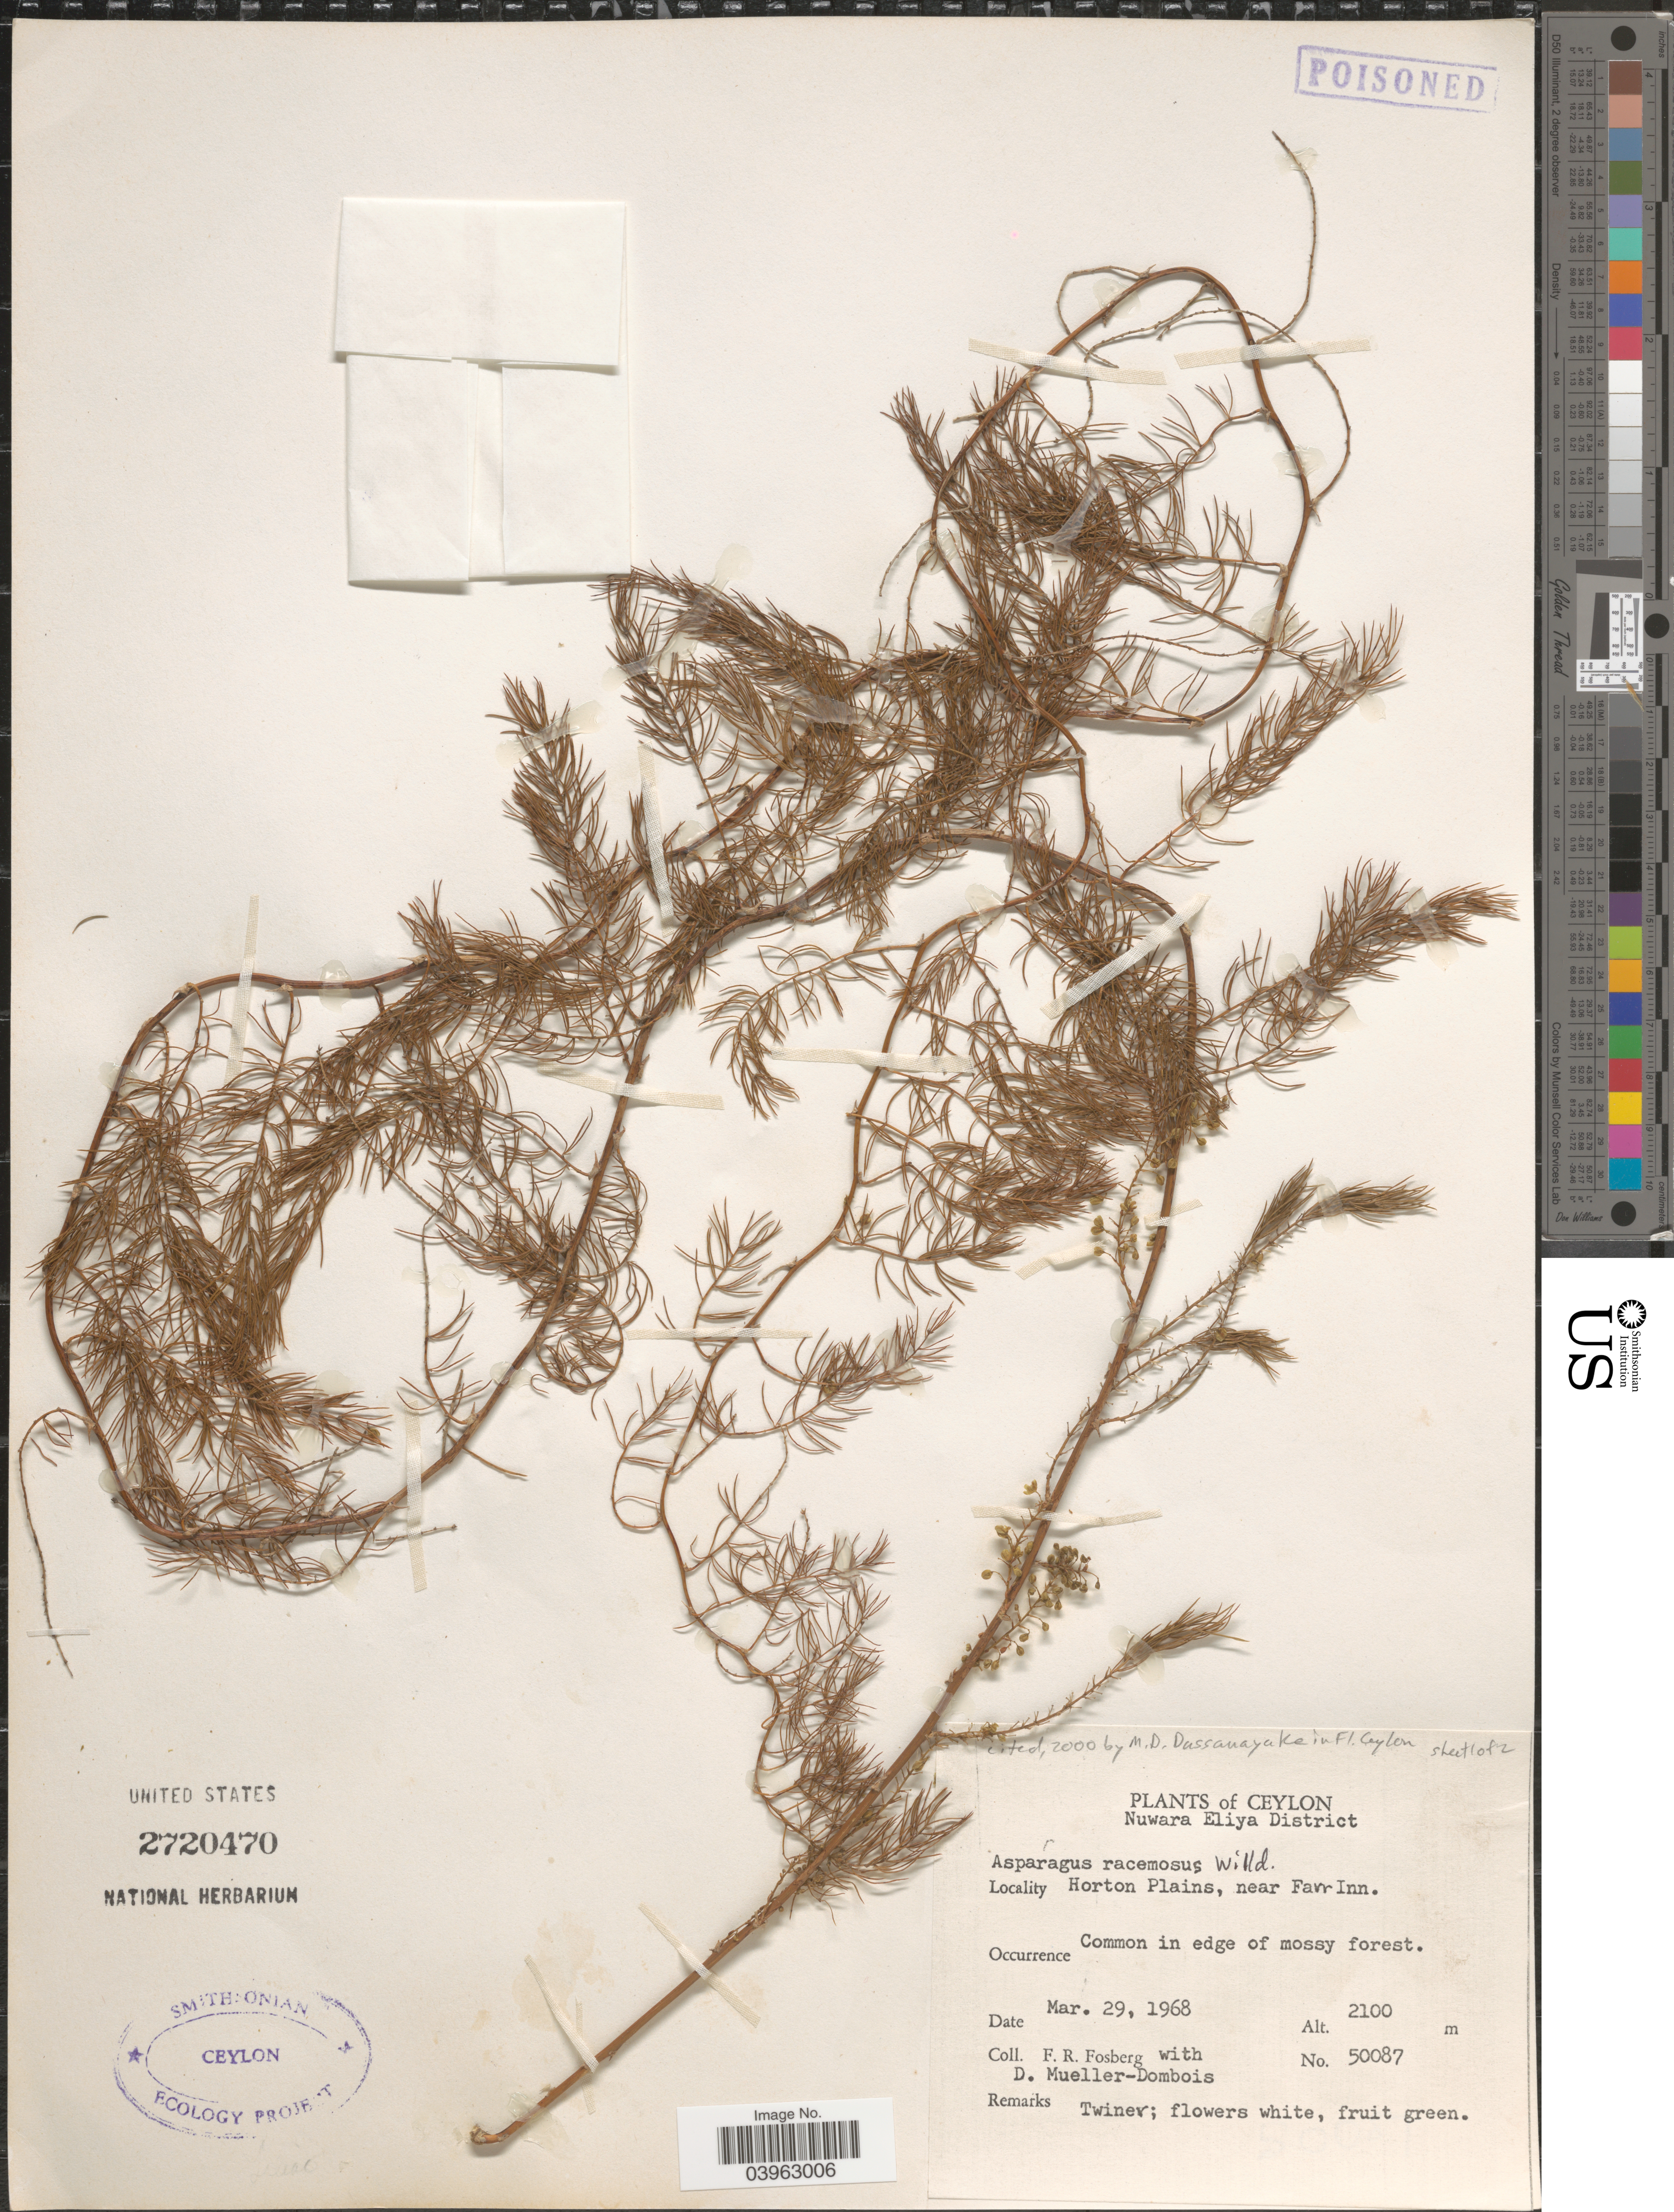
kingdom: Plantae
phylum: Tracheophyta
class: Liliopsida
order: Asparagales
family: Asparagaceae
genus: Asparagus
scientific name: Asparagus racemosus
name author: Willd.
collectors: F. R. Fosberg & D. Mueller-Dombois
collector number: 50087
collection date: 1968-03-29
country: Sri Lanka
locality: Ceylon. Nuwara Eliya District. Horton Plains, near Farr Inn.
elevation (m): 2100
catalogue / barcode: US 2720470